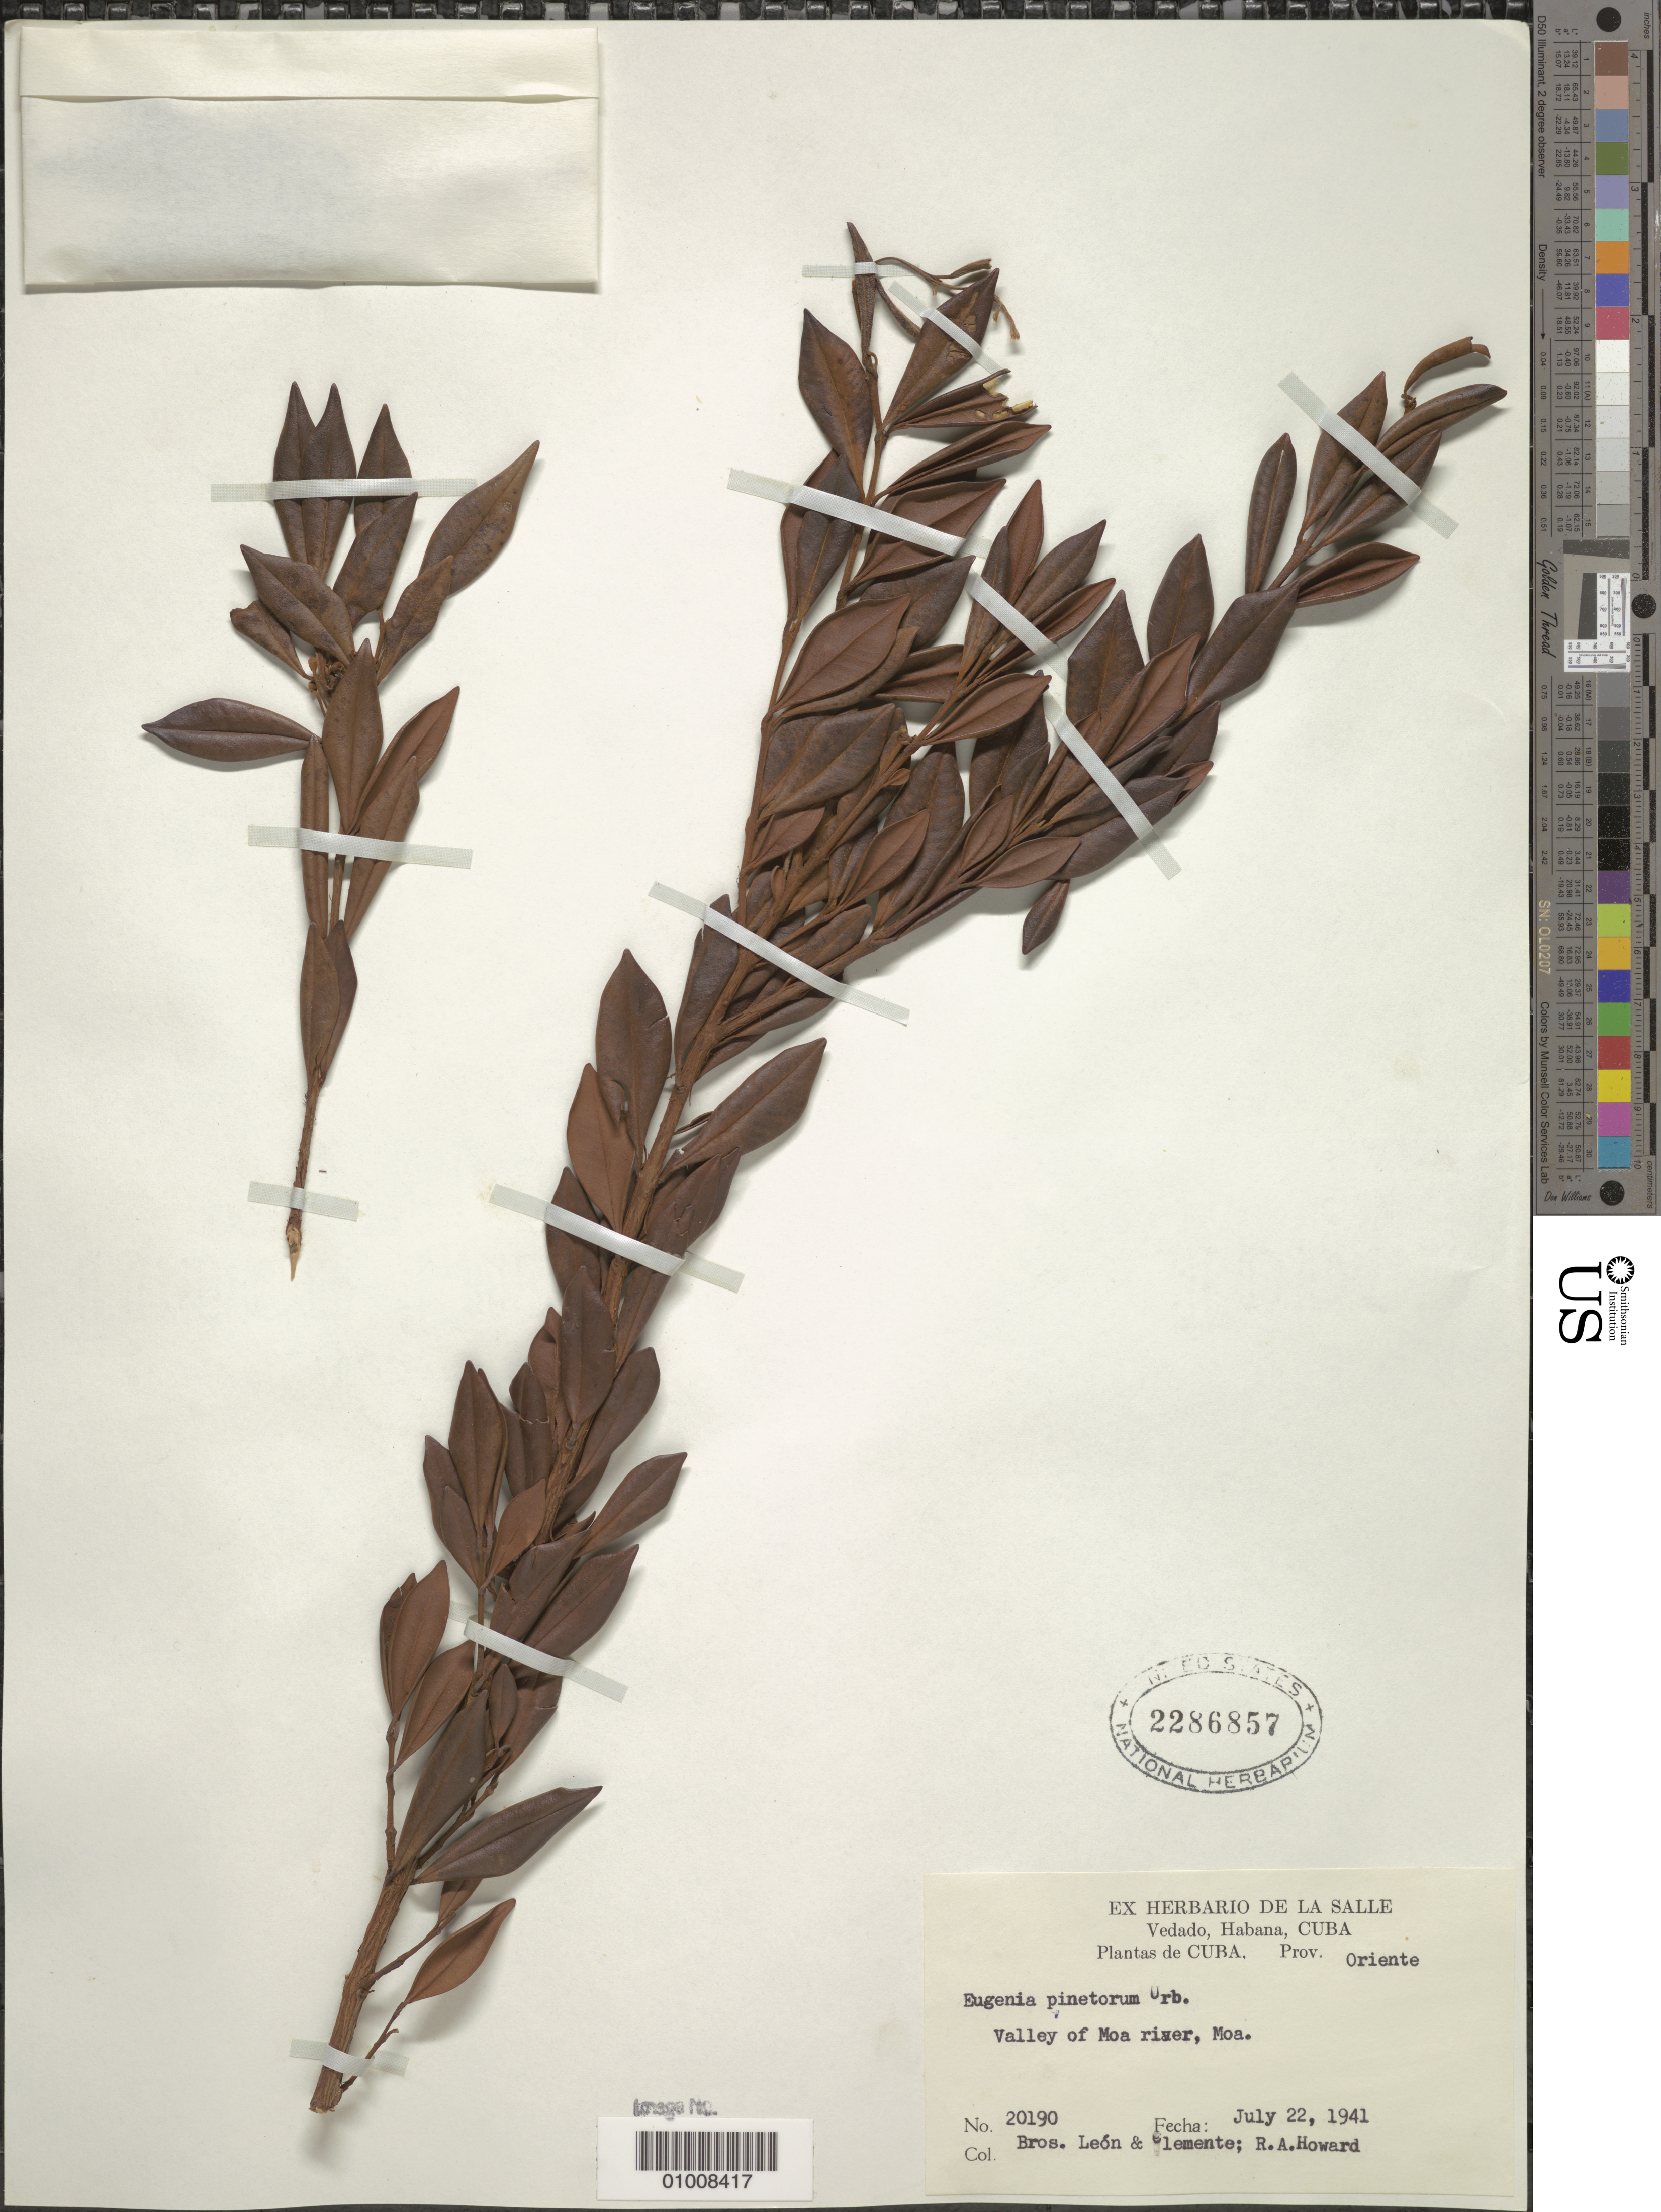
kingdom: Plantae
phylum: Tracheophyta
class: Magnoliopsida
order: Myrtales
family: Myrtaceae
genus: Eugenia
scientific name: Eugenia pinetorum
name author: Urb.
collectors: Bro. León, Bro. Clemente & R. A. Howard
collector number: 20190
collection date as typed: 22 Jul 1941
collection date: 1941-07-22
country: Cuba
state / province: Holguín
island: Cuba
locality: Valley of Moa [Oriente] river, Moa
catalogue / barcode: US 2286857